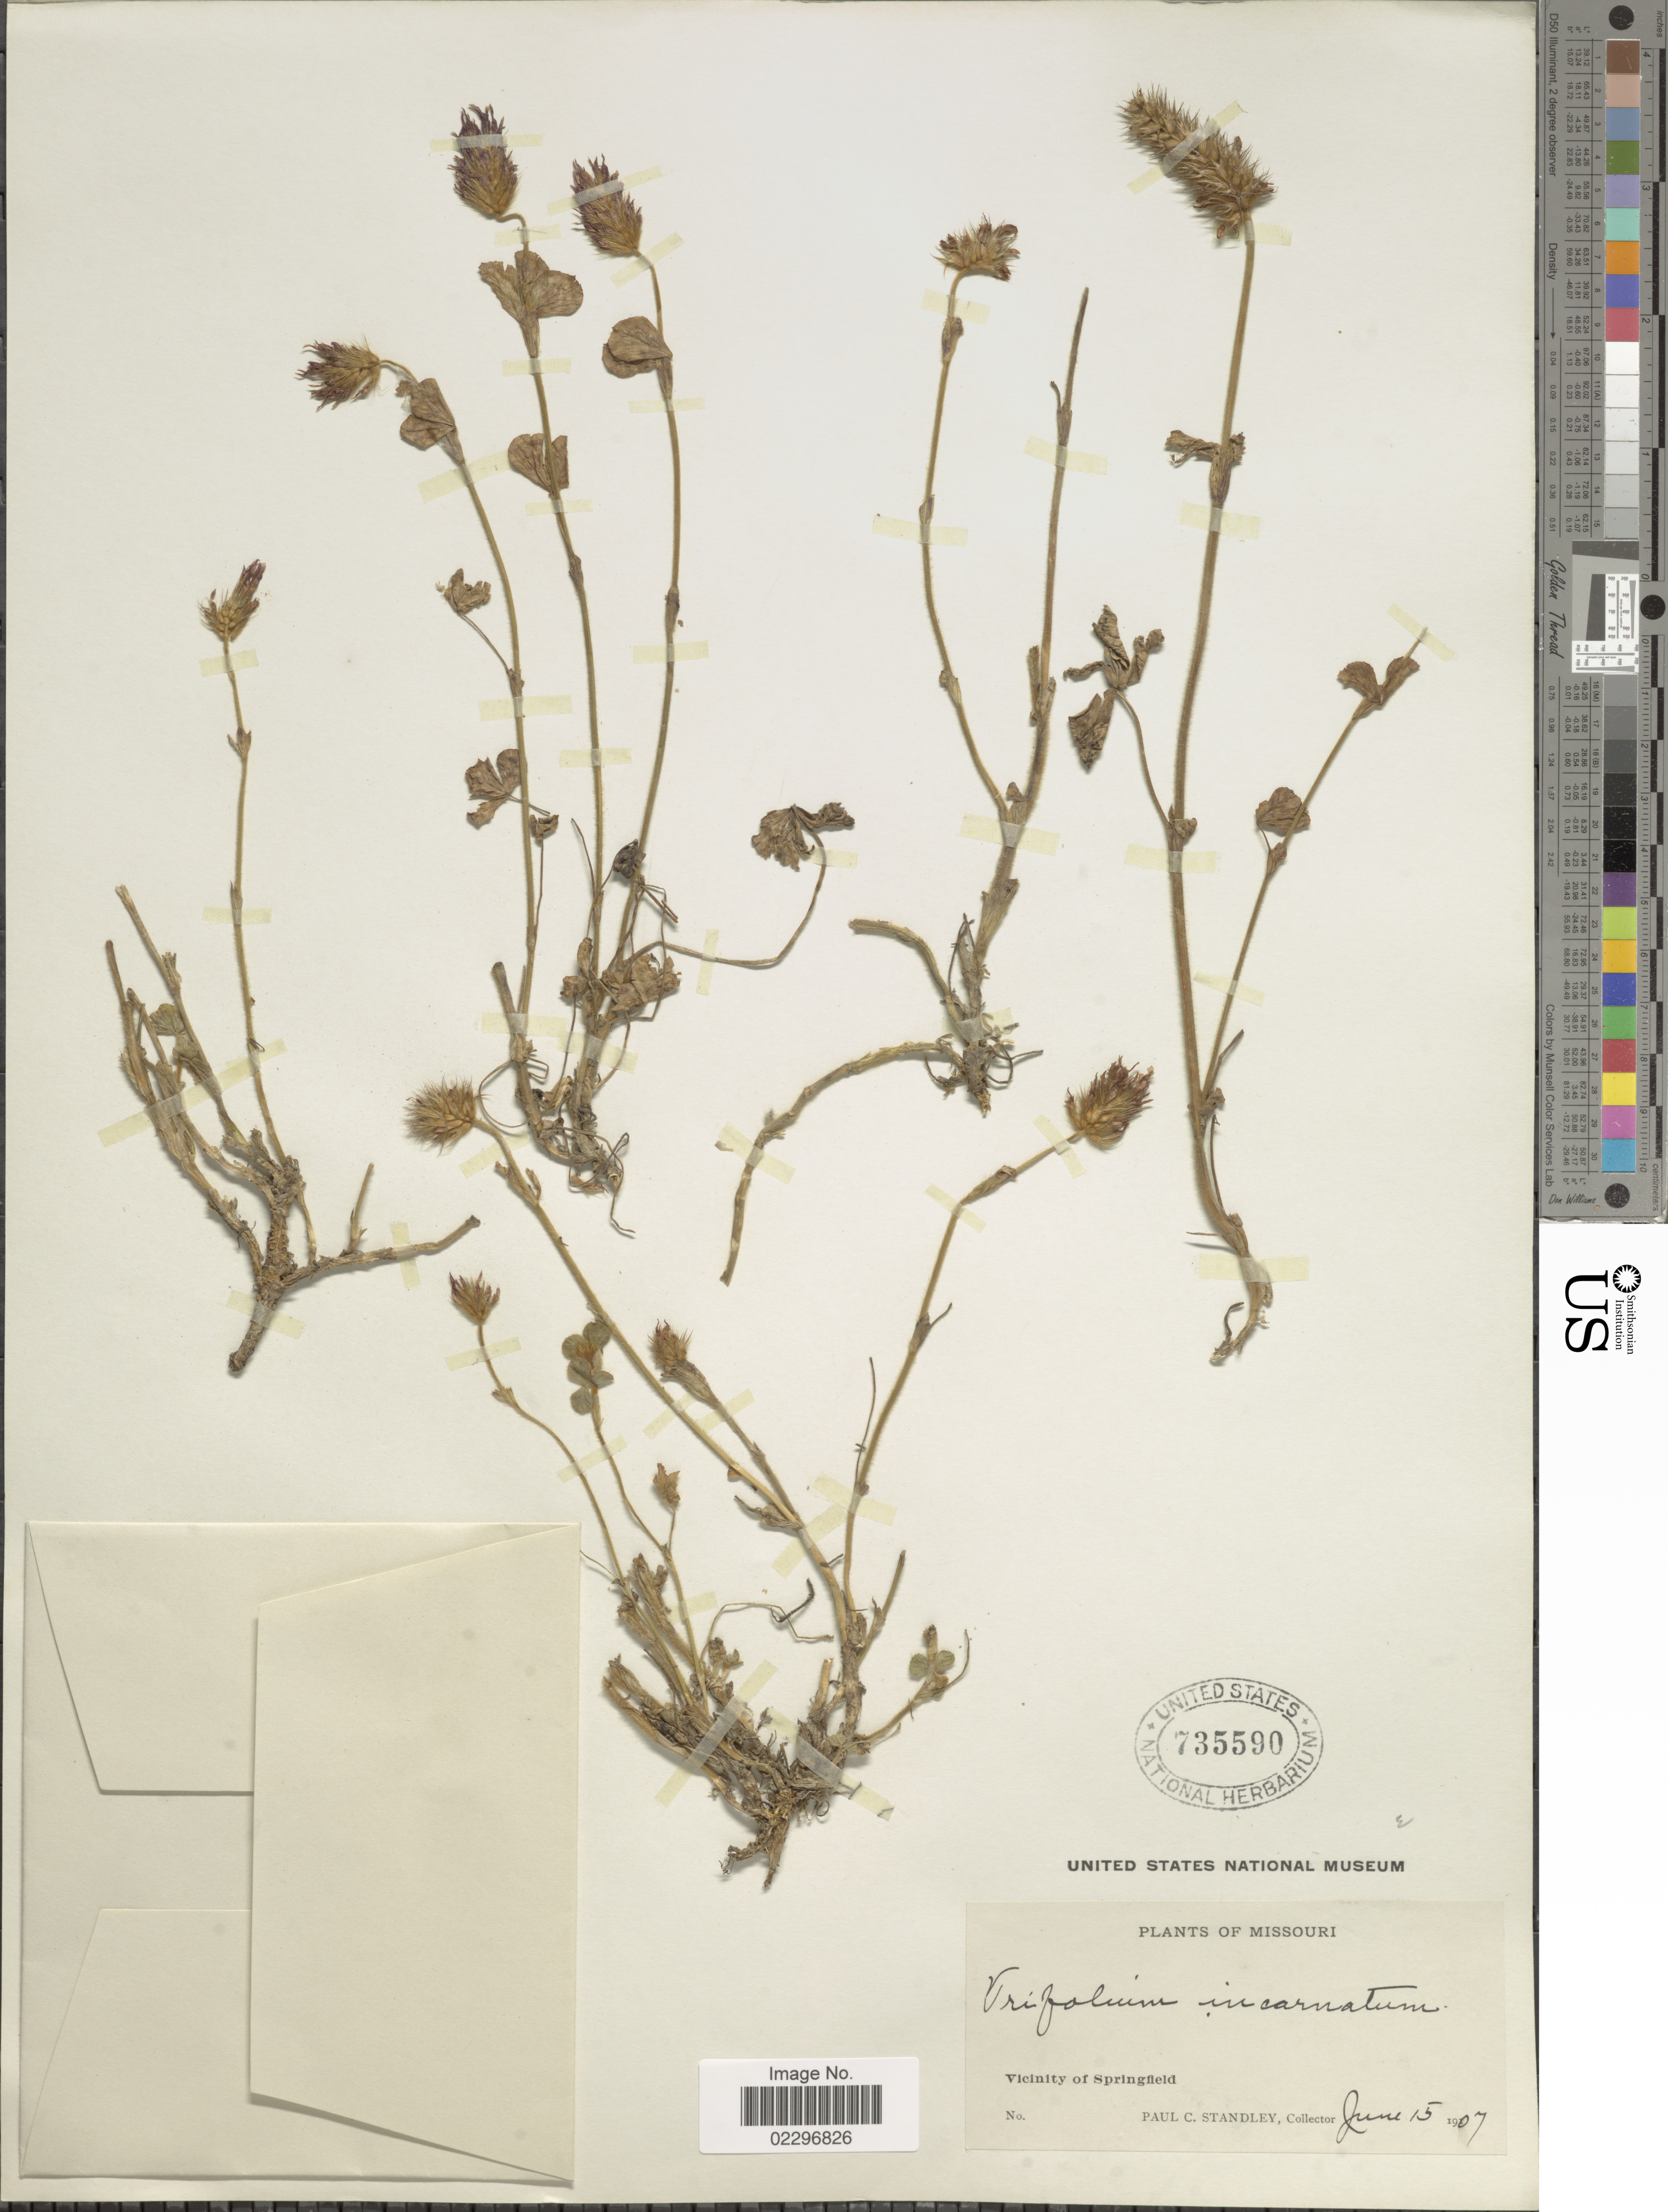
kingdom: Plantae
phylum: Tracheophyta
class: Magnoliopsida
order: Fabales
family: Fabaceae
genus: Trifolium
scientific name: Trifolium incarnatum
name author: L.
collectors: P. C. Standley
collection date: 1907-06-15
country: United States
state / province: Missouri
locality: Vicinity of Springfield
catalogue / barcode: US 735590